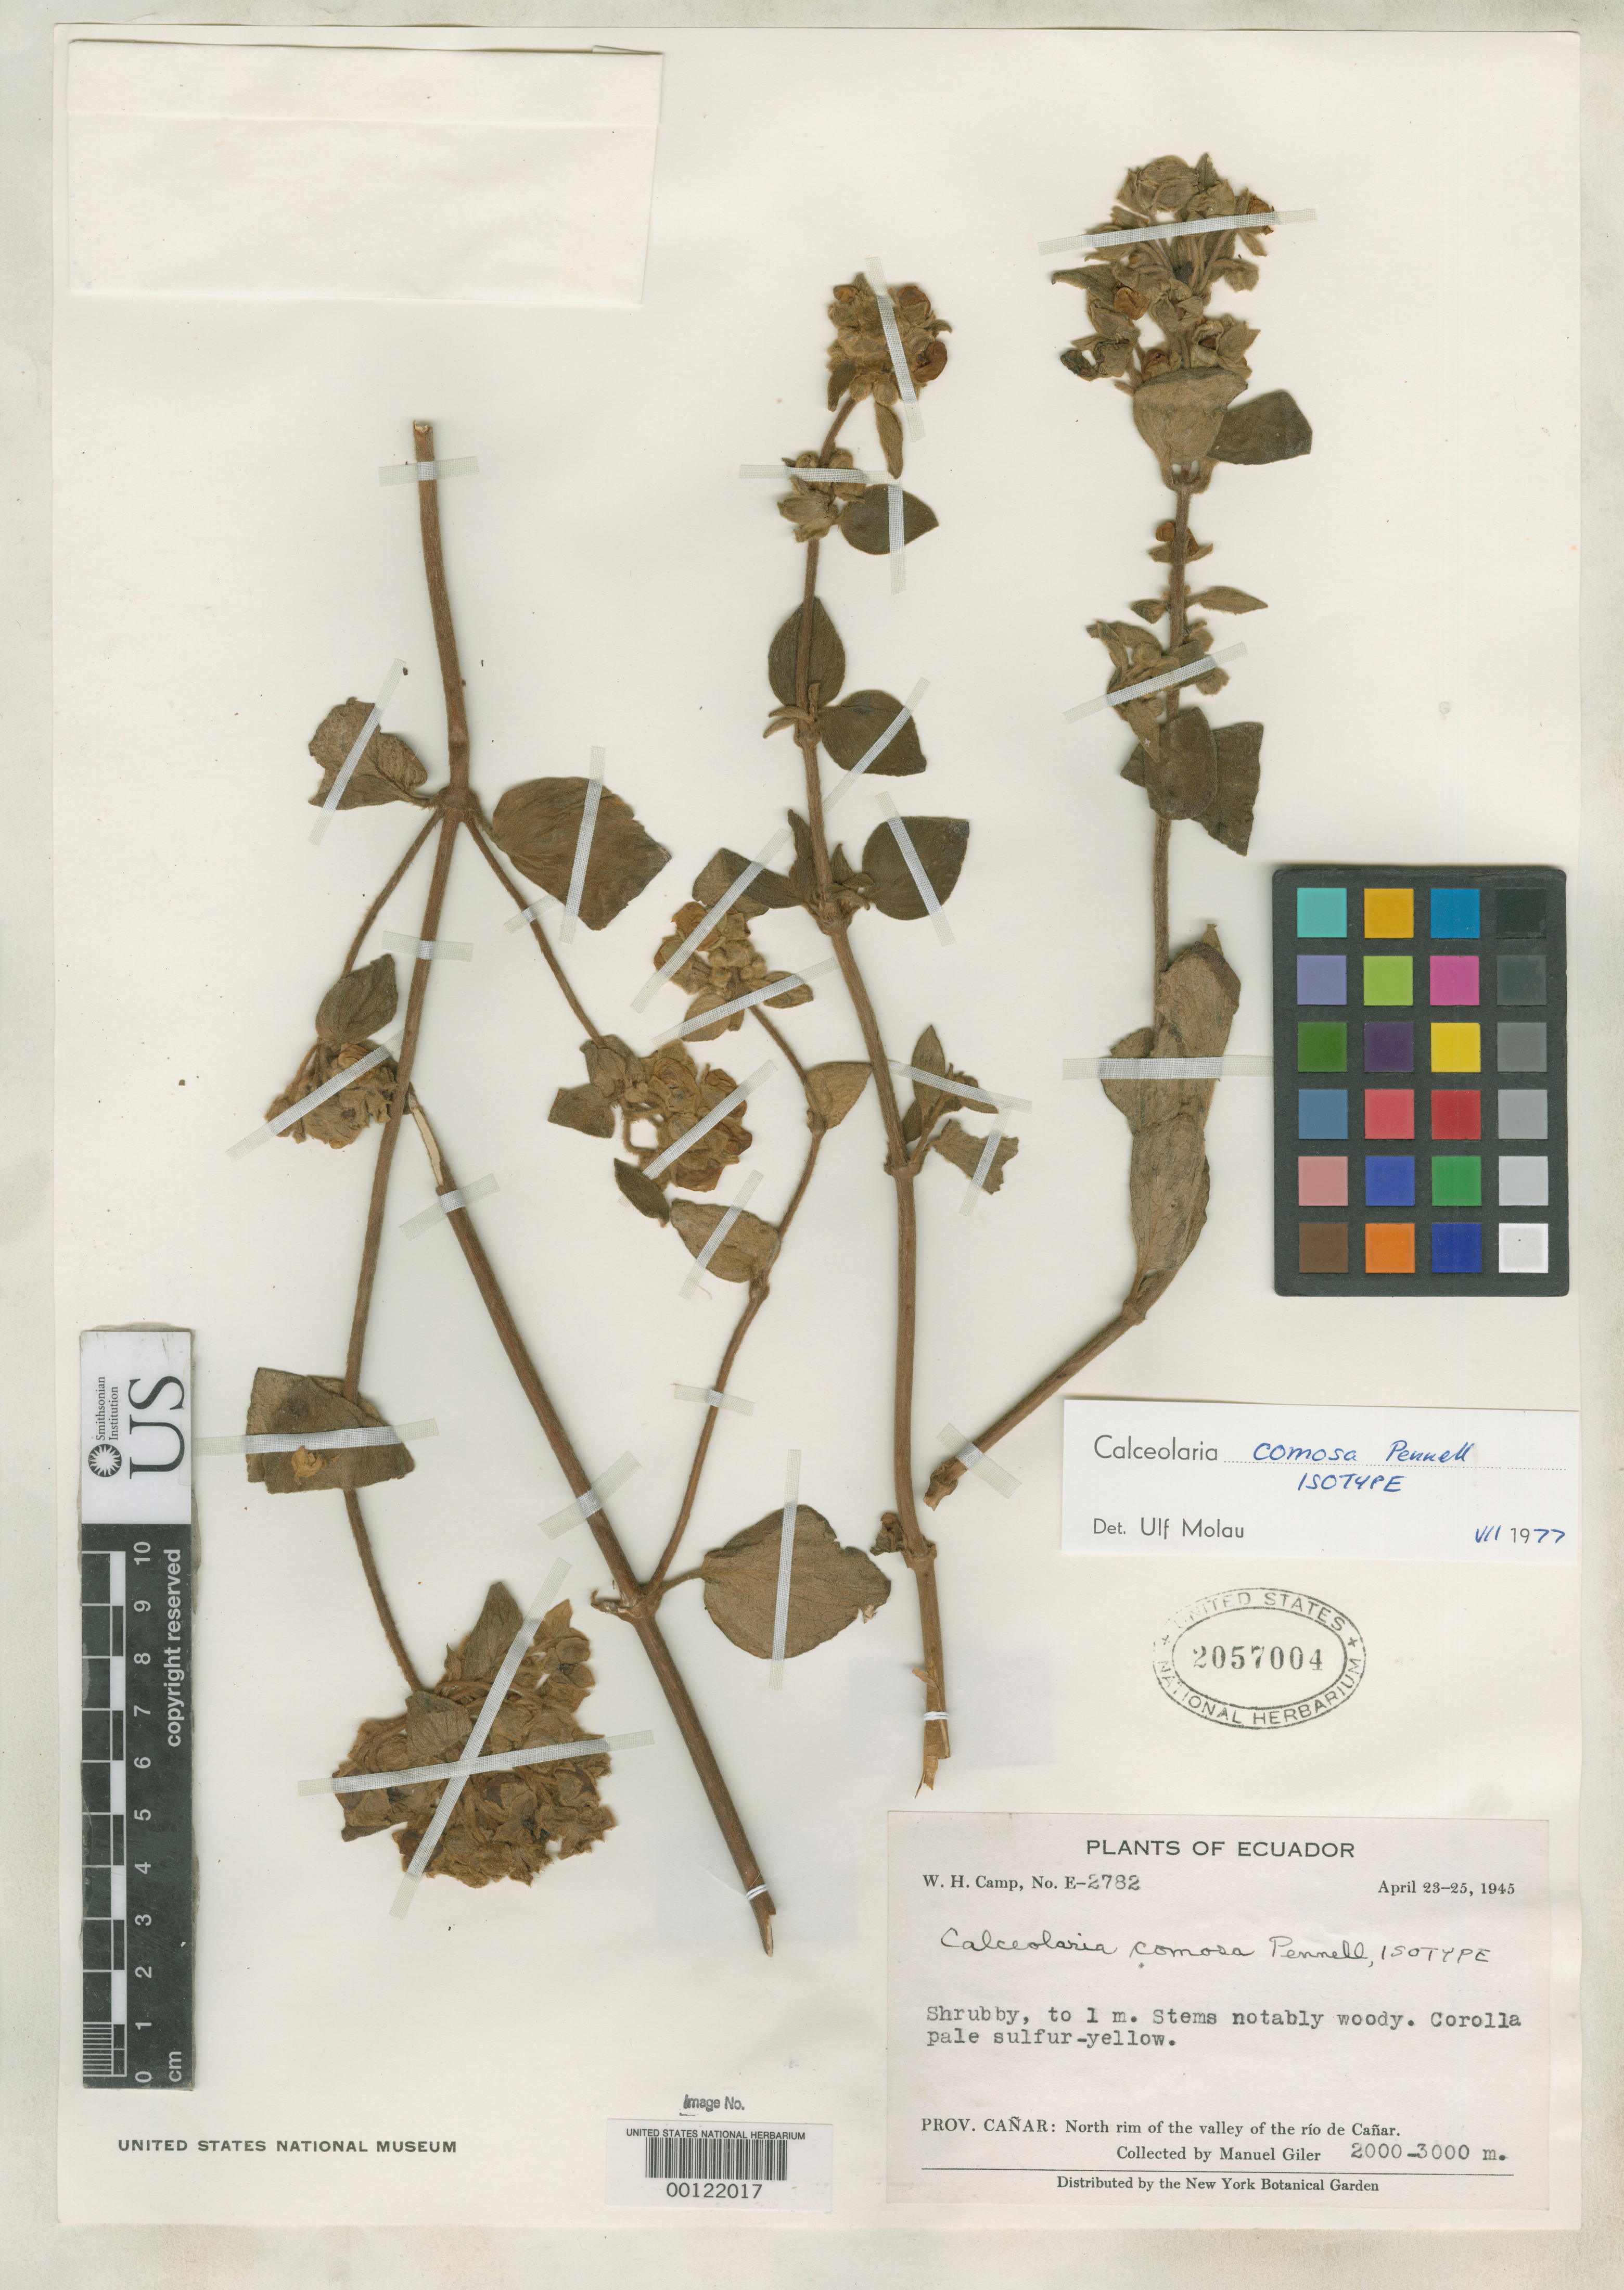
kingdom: Plantae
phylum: Tracheophyta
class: Magnoliopsida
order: Lamiales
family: Calceolariaceae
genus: Calceolaria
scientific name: Calceolaria comosa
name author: Pennell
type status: Isotype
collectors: W. H. Camp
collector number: E-2782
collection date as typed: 23 Apr 1945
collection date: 1945-04-23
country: Ecuador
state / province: Cañar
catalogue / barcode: US 2057004